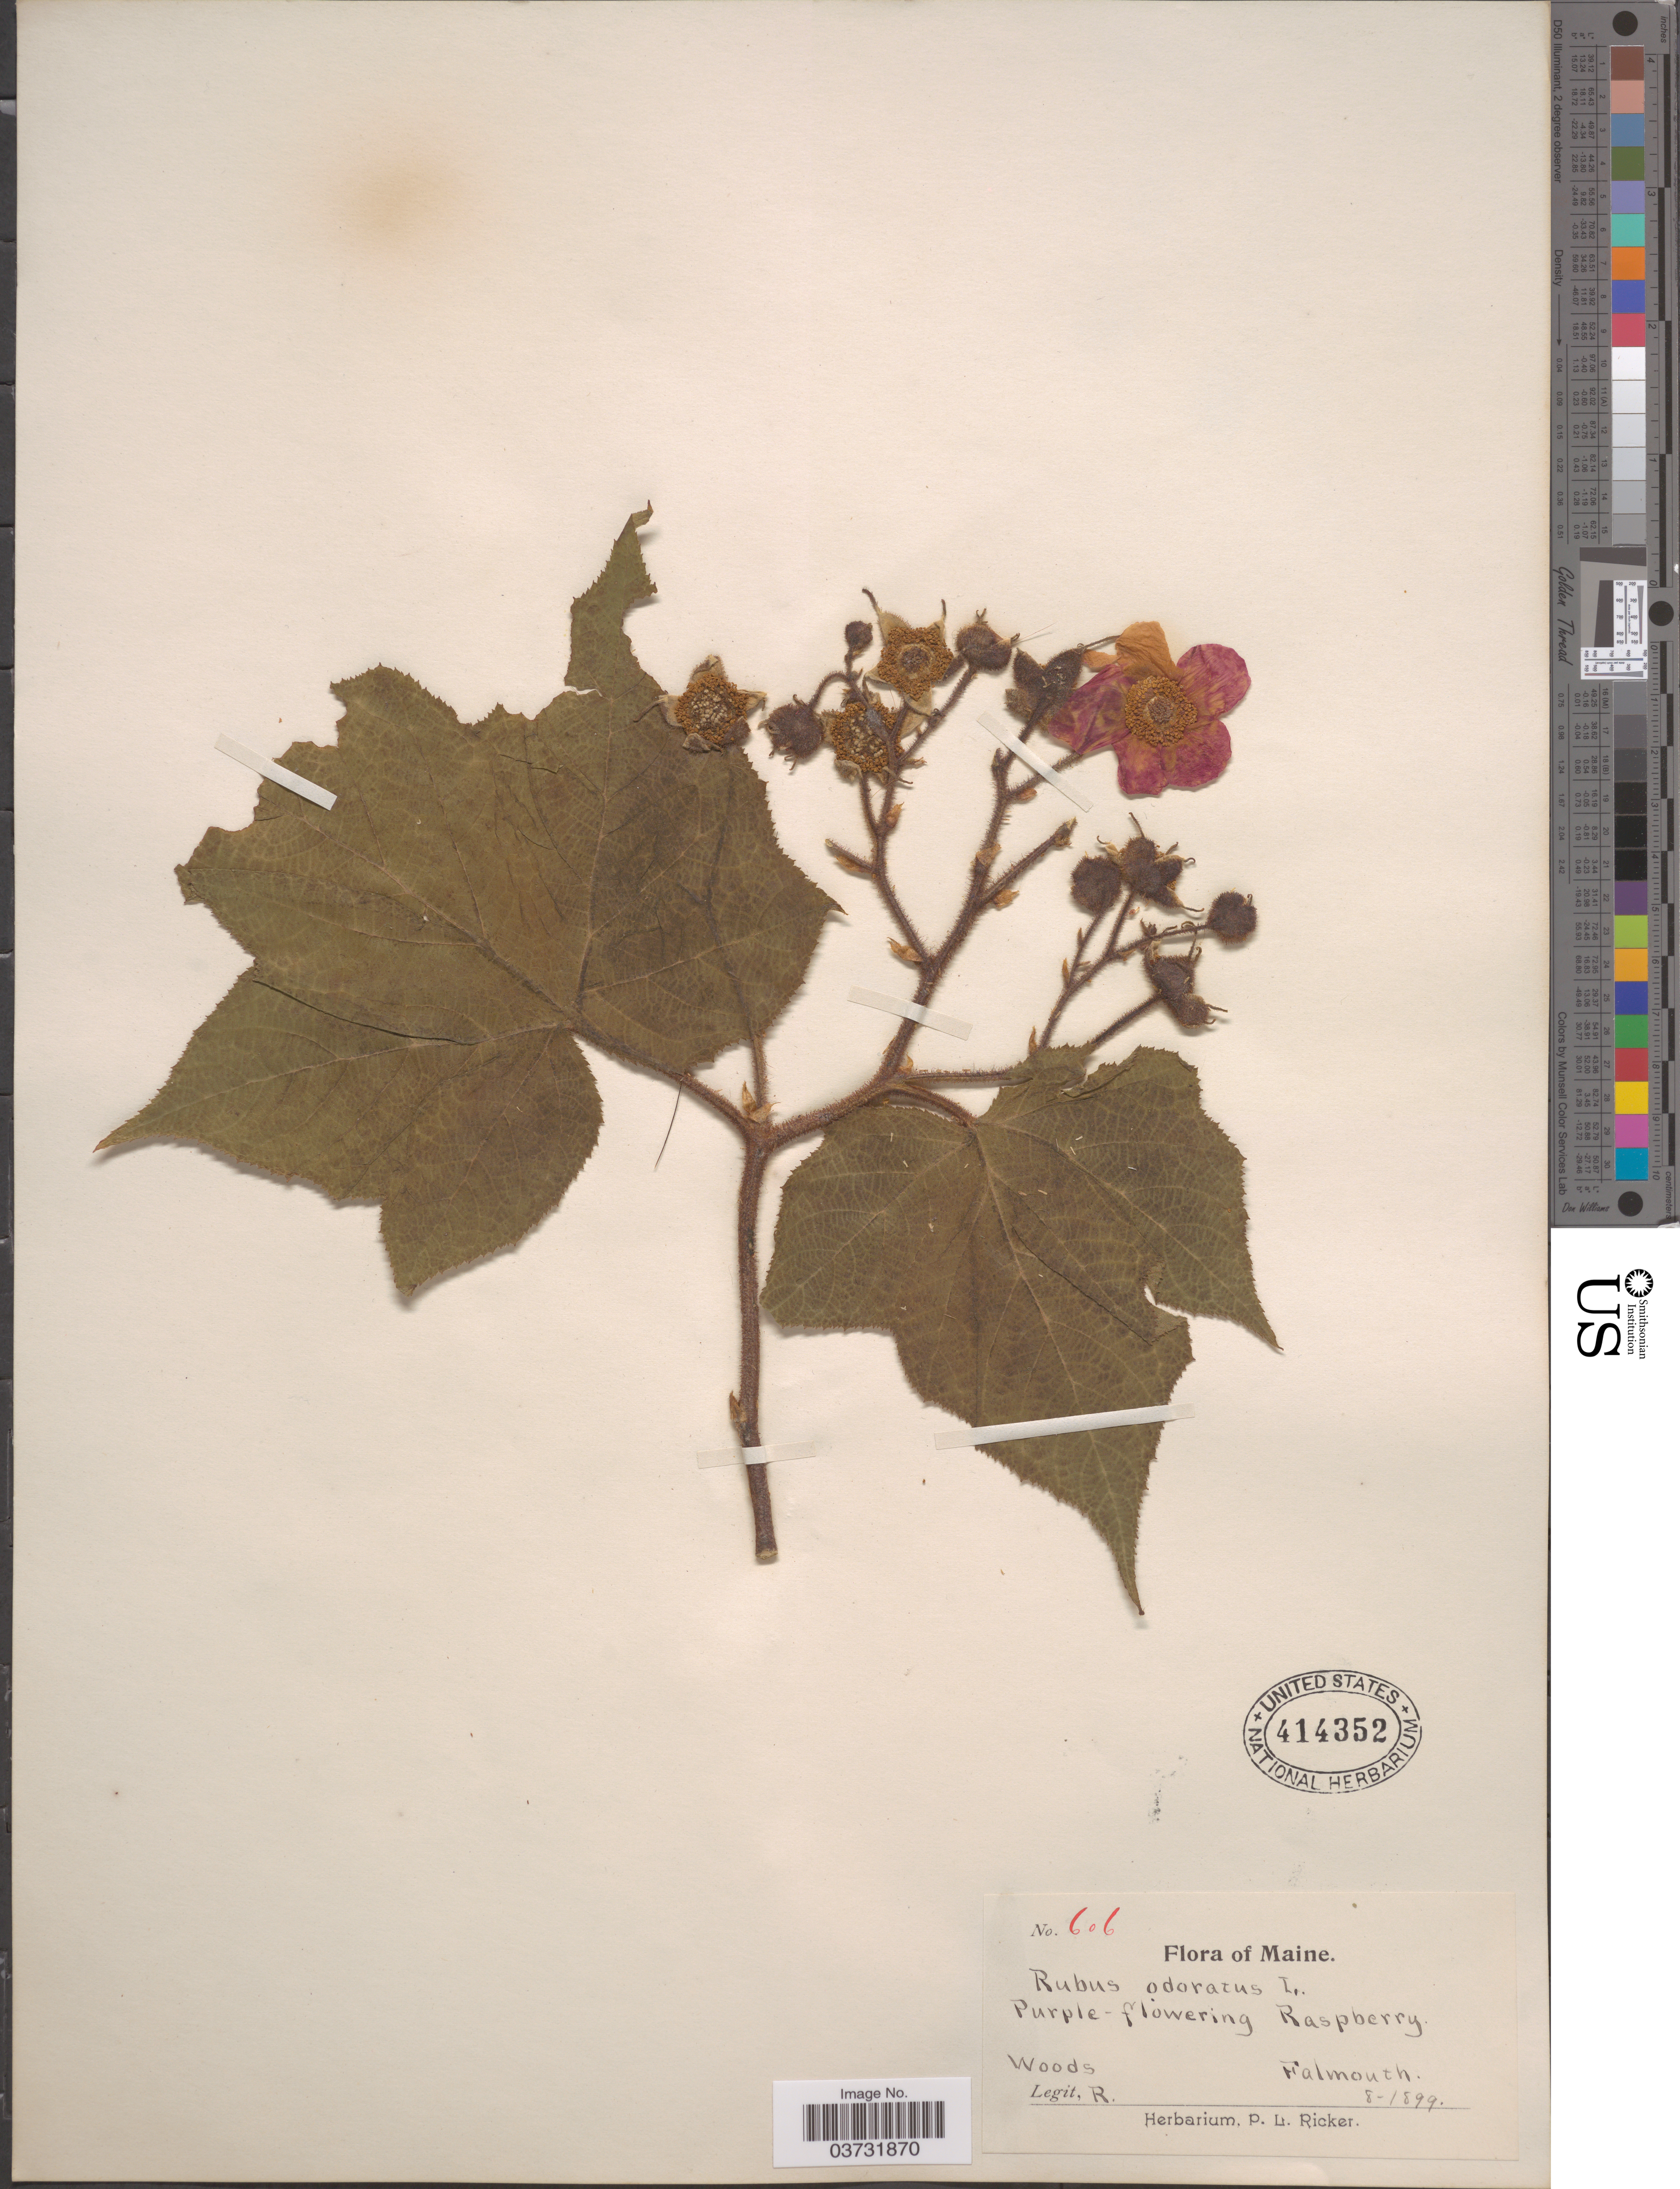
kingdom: Plantae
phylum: Tracheophyta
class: Magnoliopsida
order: Rosales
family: Rosaceae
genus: Rubus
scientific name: Rubus odoratus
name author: L.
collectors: P. Ricker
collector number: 606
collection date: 1899-08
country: United States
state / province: Maine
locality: Falmouth.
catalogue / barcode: US 414352